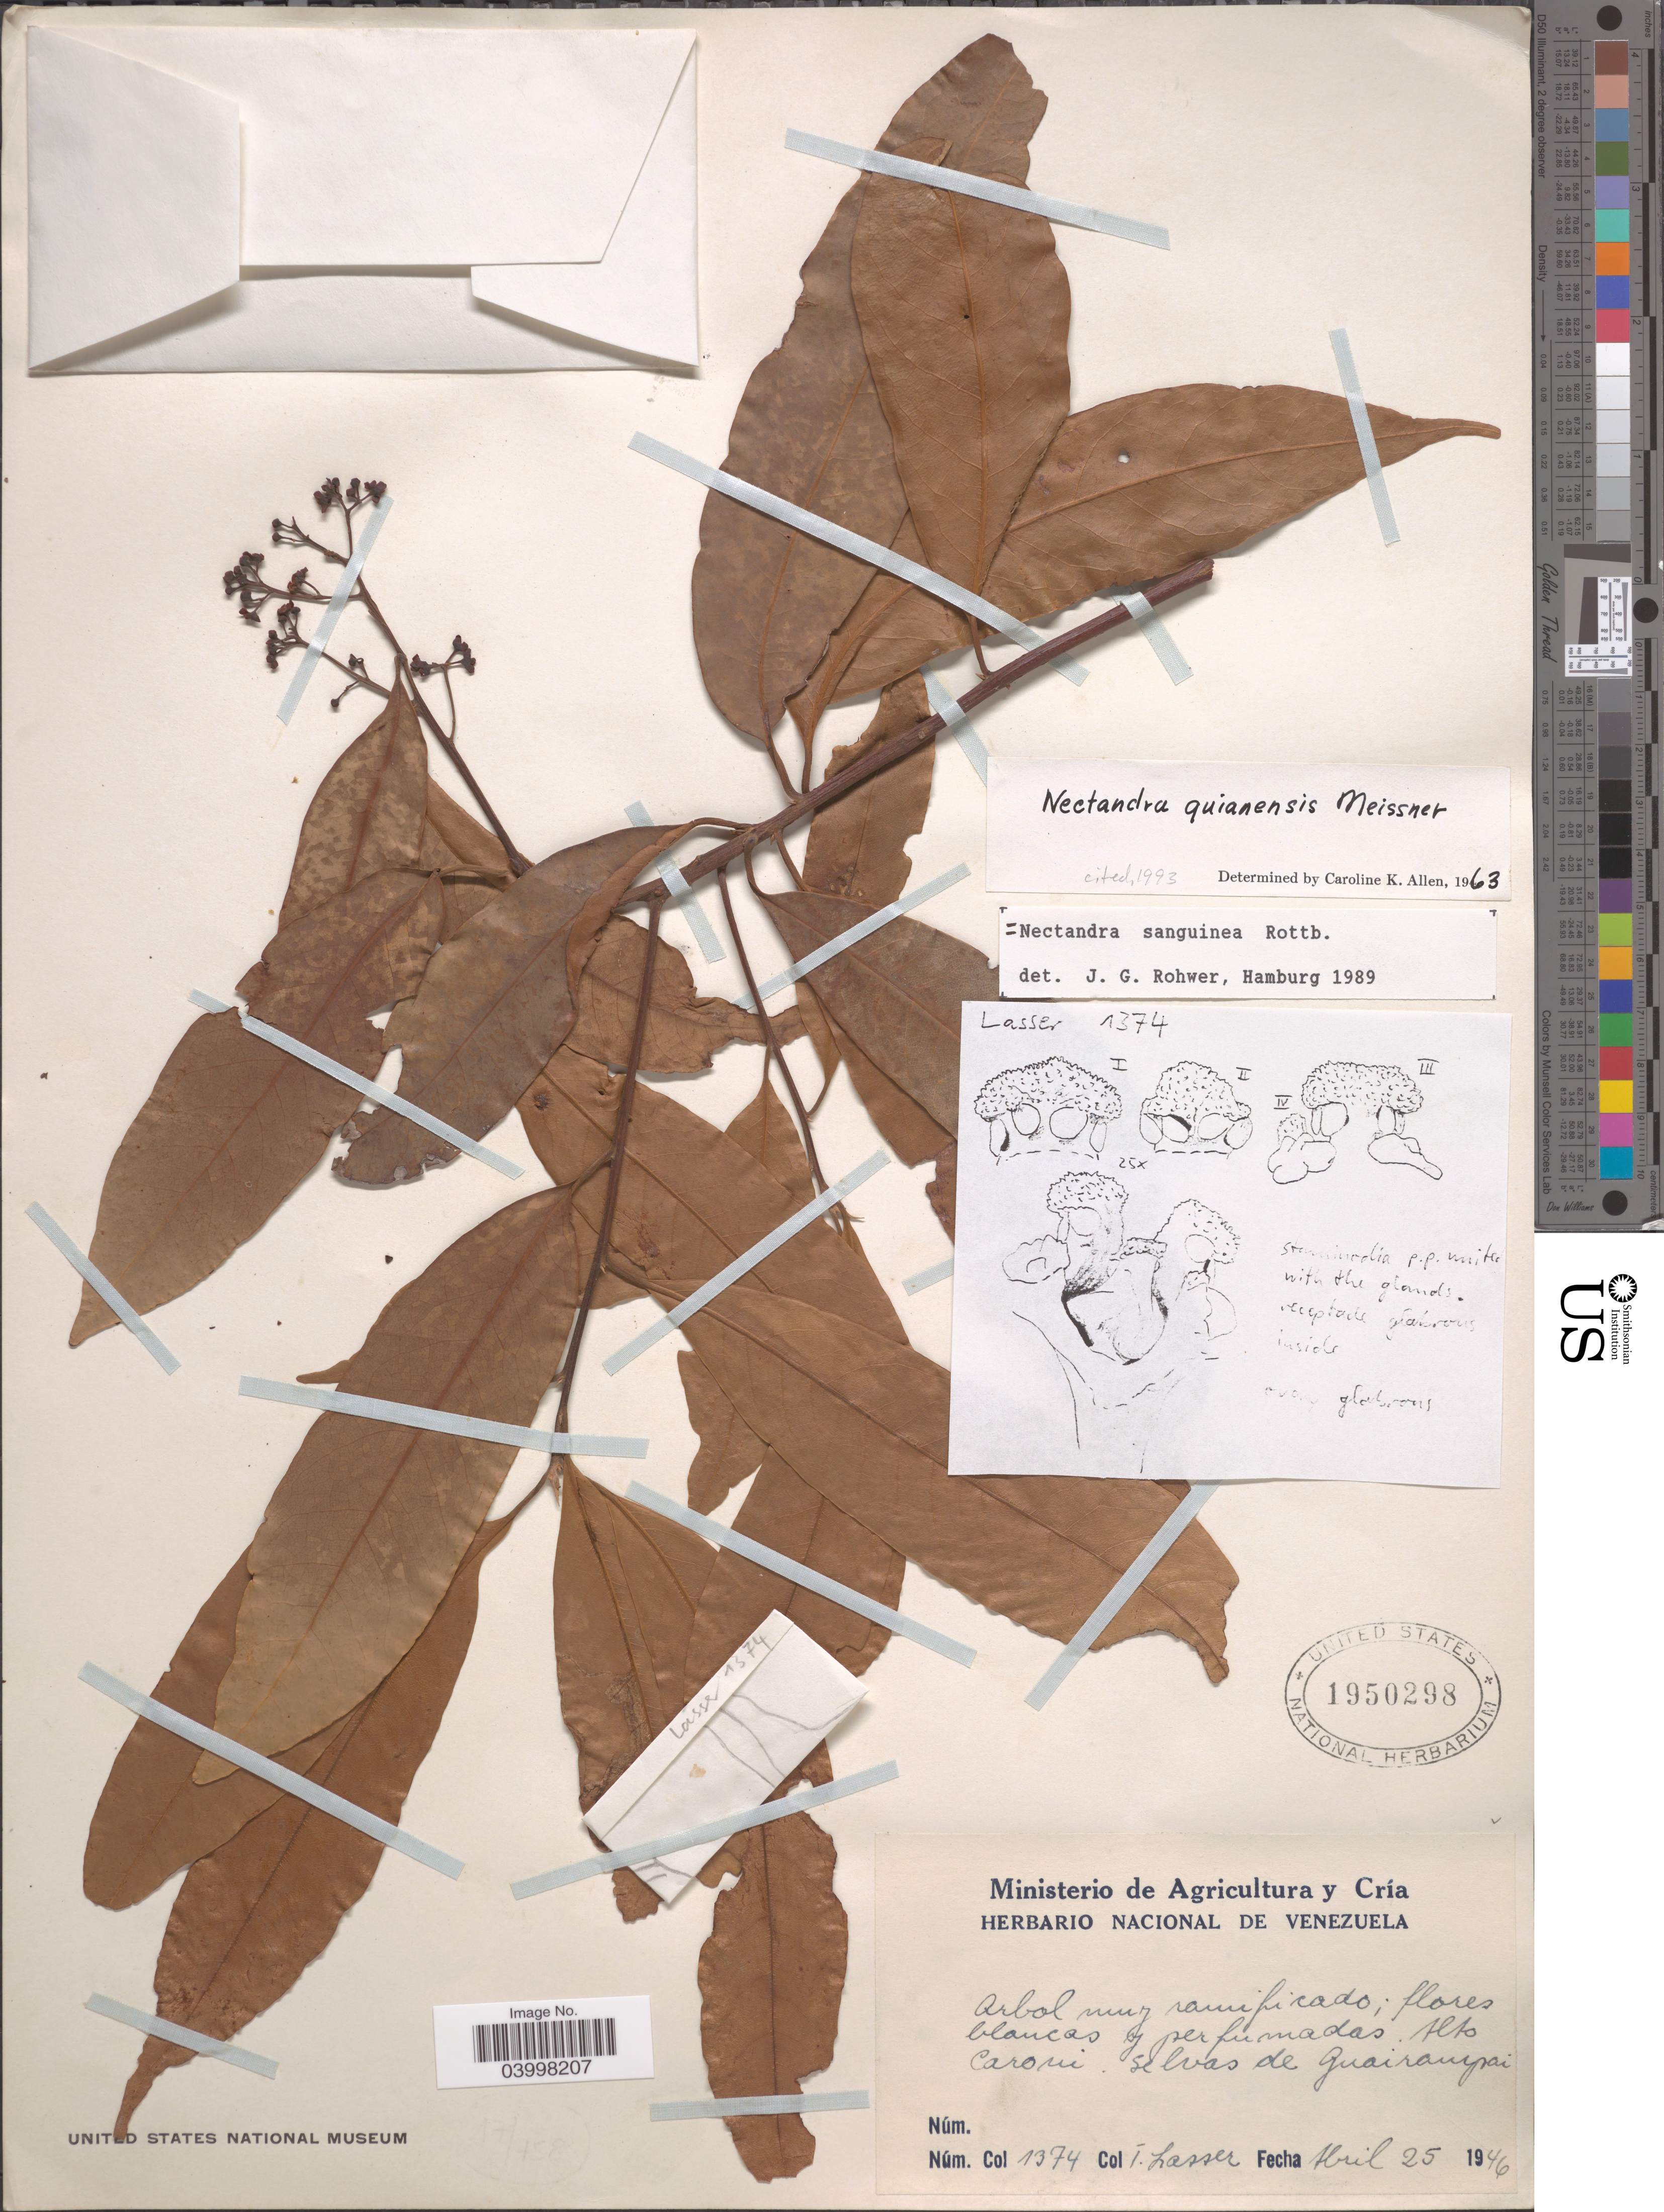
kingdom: Plantae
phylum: Tracheophyta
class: Magnoliopsida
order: Laurales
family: Lauraceae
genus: Nectandra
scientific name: Nectandra sanguinea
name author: Rottb.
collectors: T. Lasser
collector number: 1374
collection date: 1946-04-25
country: Venezuela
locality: Alto Caroui. Selvas de Guaitampai.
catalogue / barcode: US 1950298